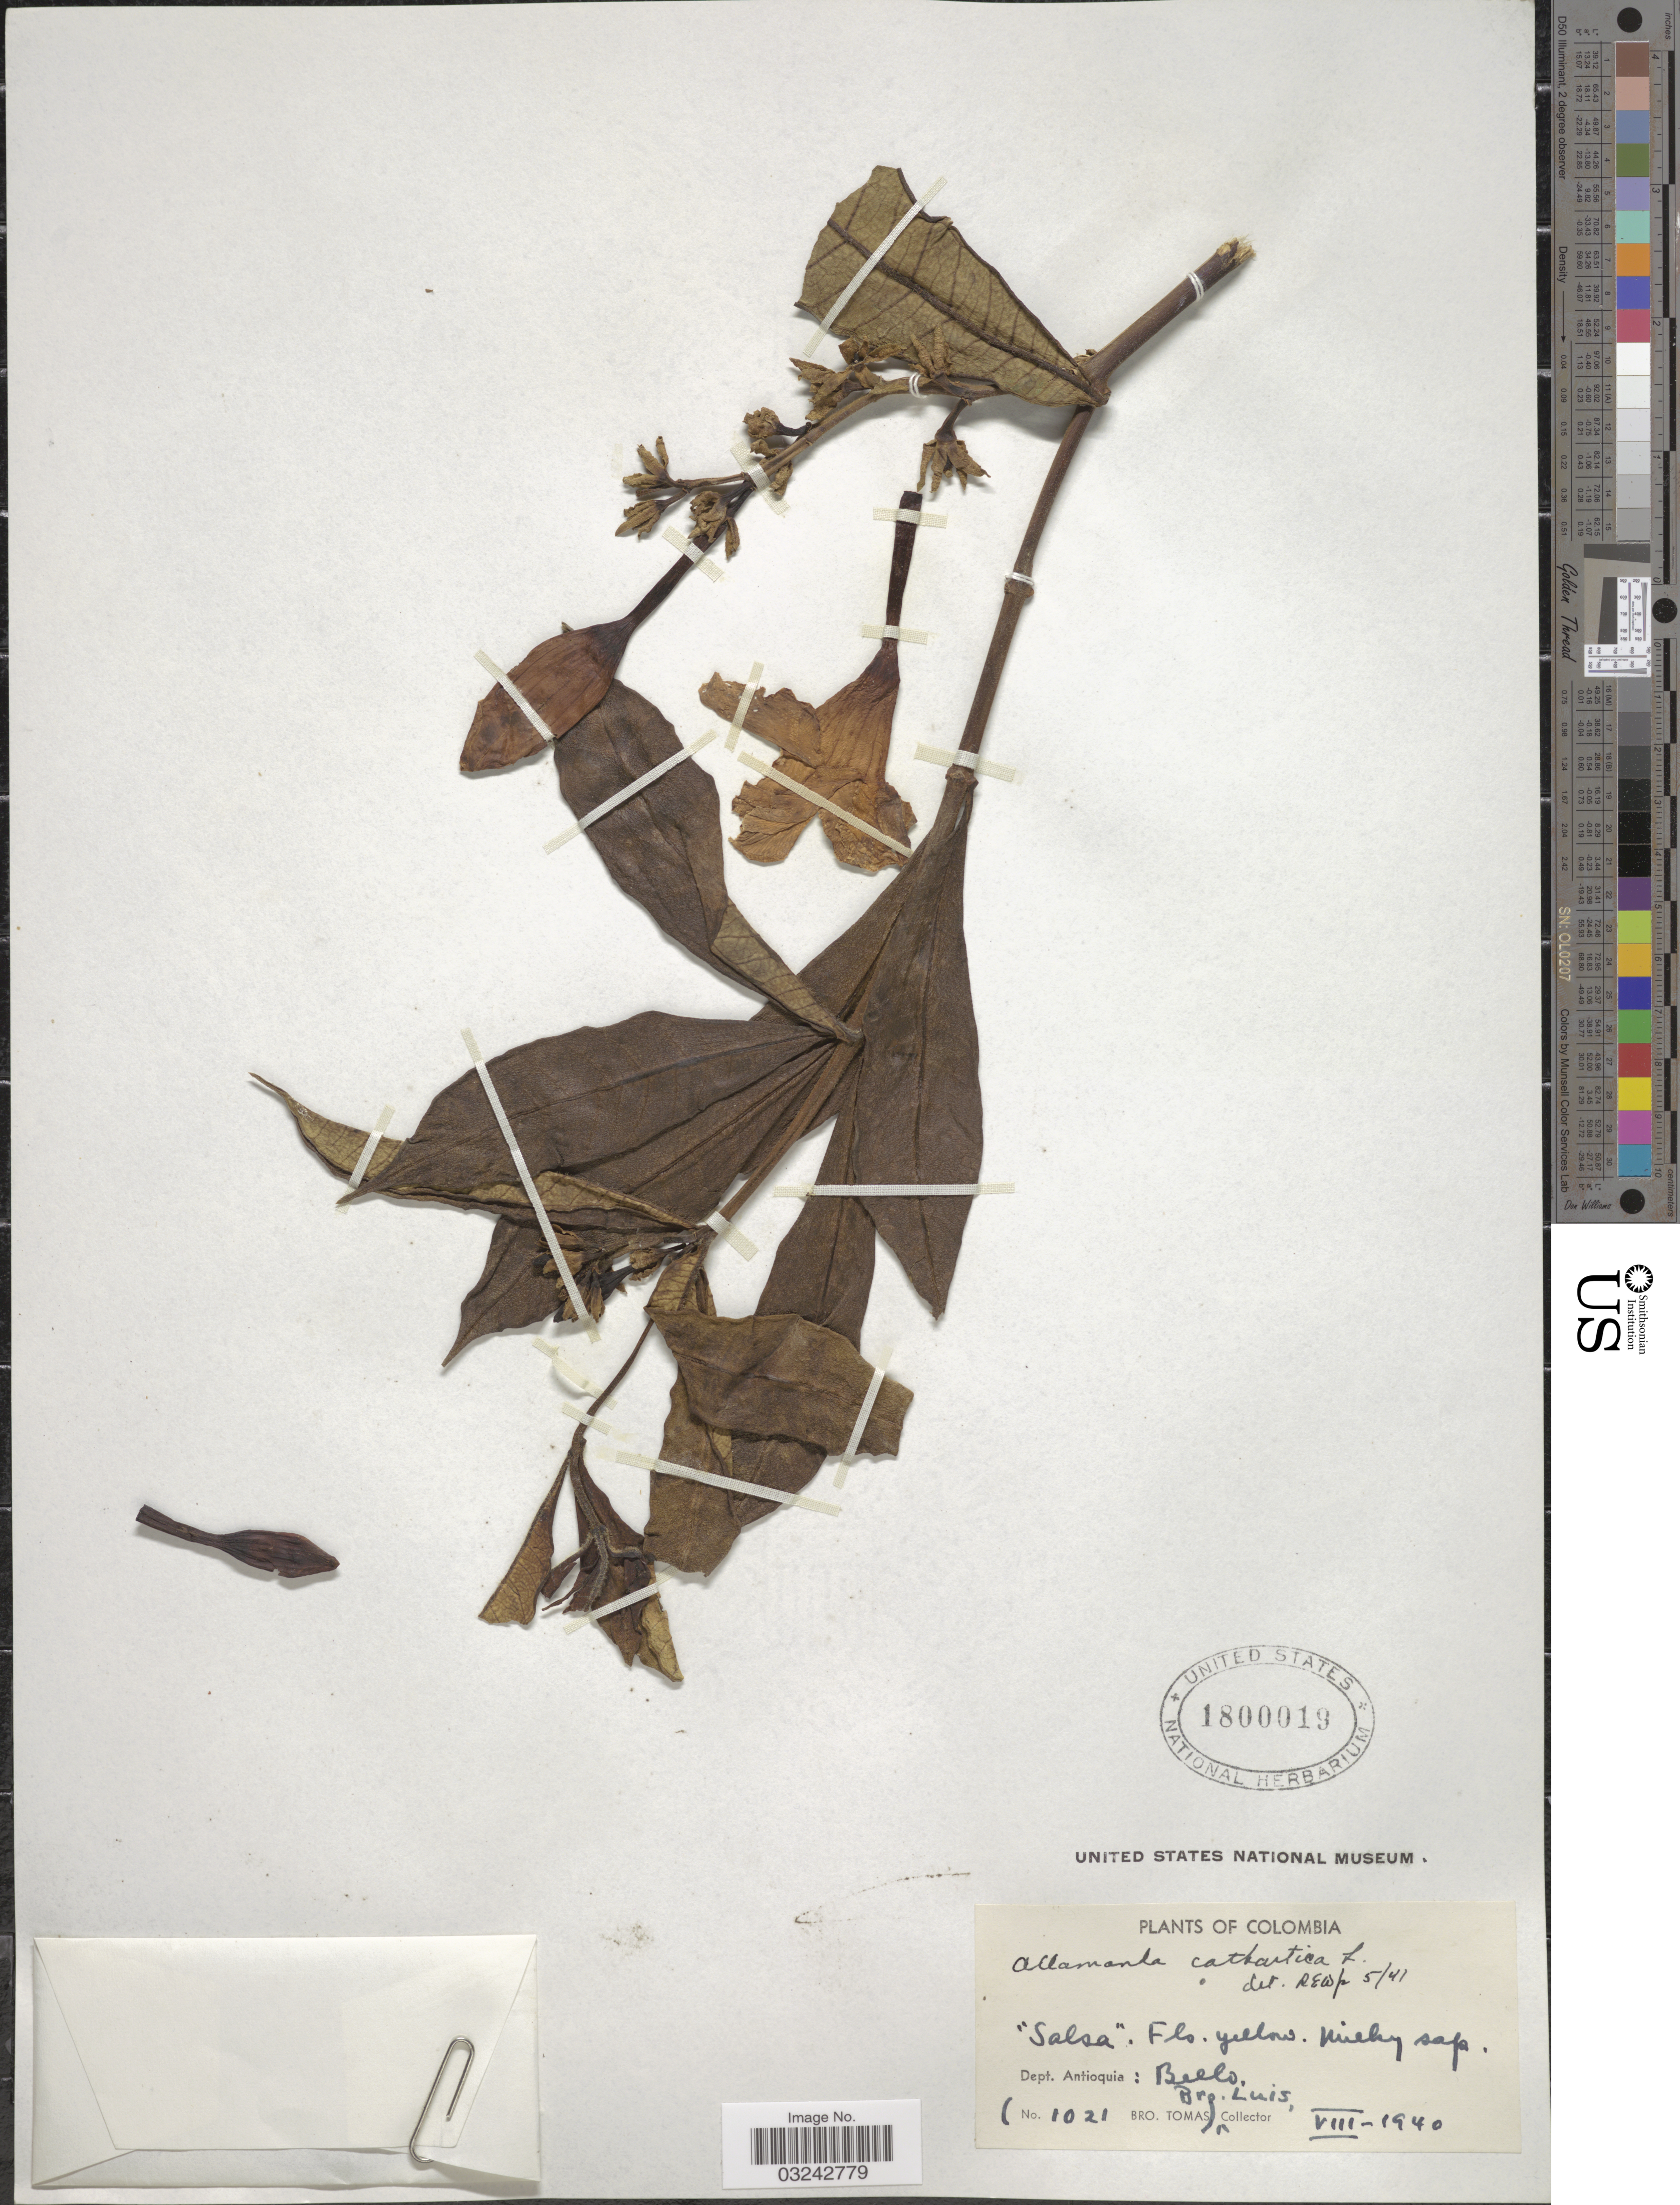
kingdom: Plantae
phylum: Tracheophyta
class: Magnoliopsida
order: Gentianales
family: Apocynaceae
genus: Allamanda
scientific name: Allamanda cathartica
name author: L.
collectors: B. Tomas & Luis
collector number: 1021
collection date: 1940-08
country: Colombia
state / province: Antioquia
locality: Dept. Antioquia: Bello.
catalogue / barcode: US 1800019